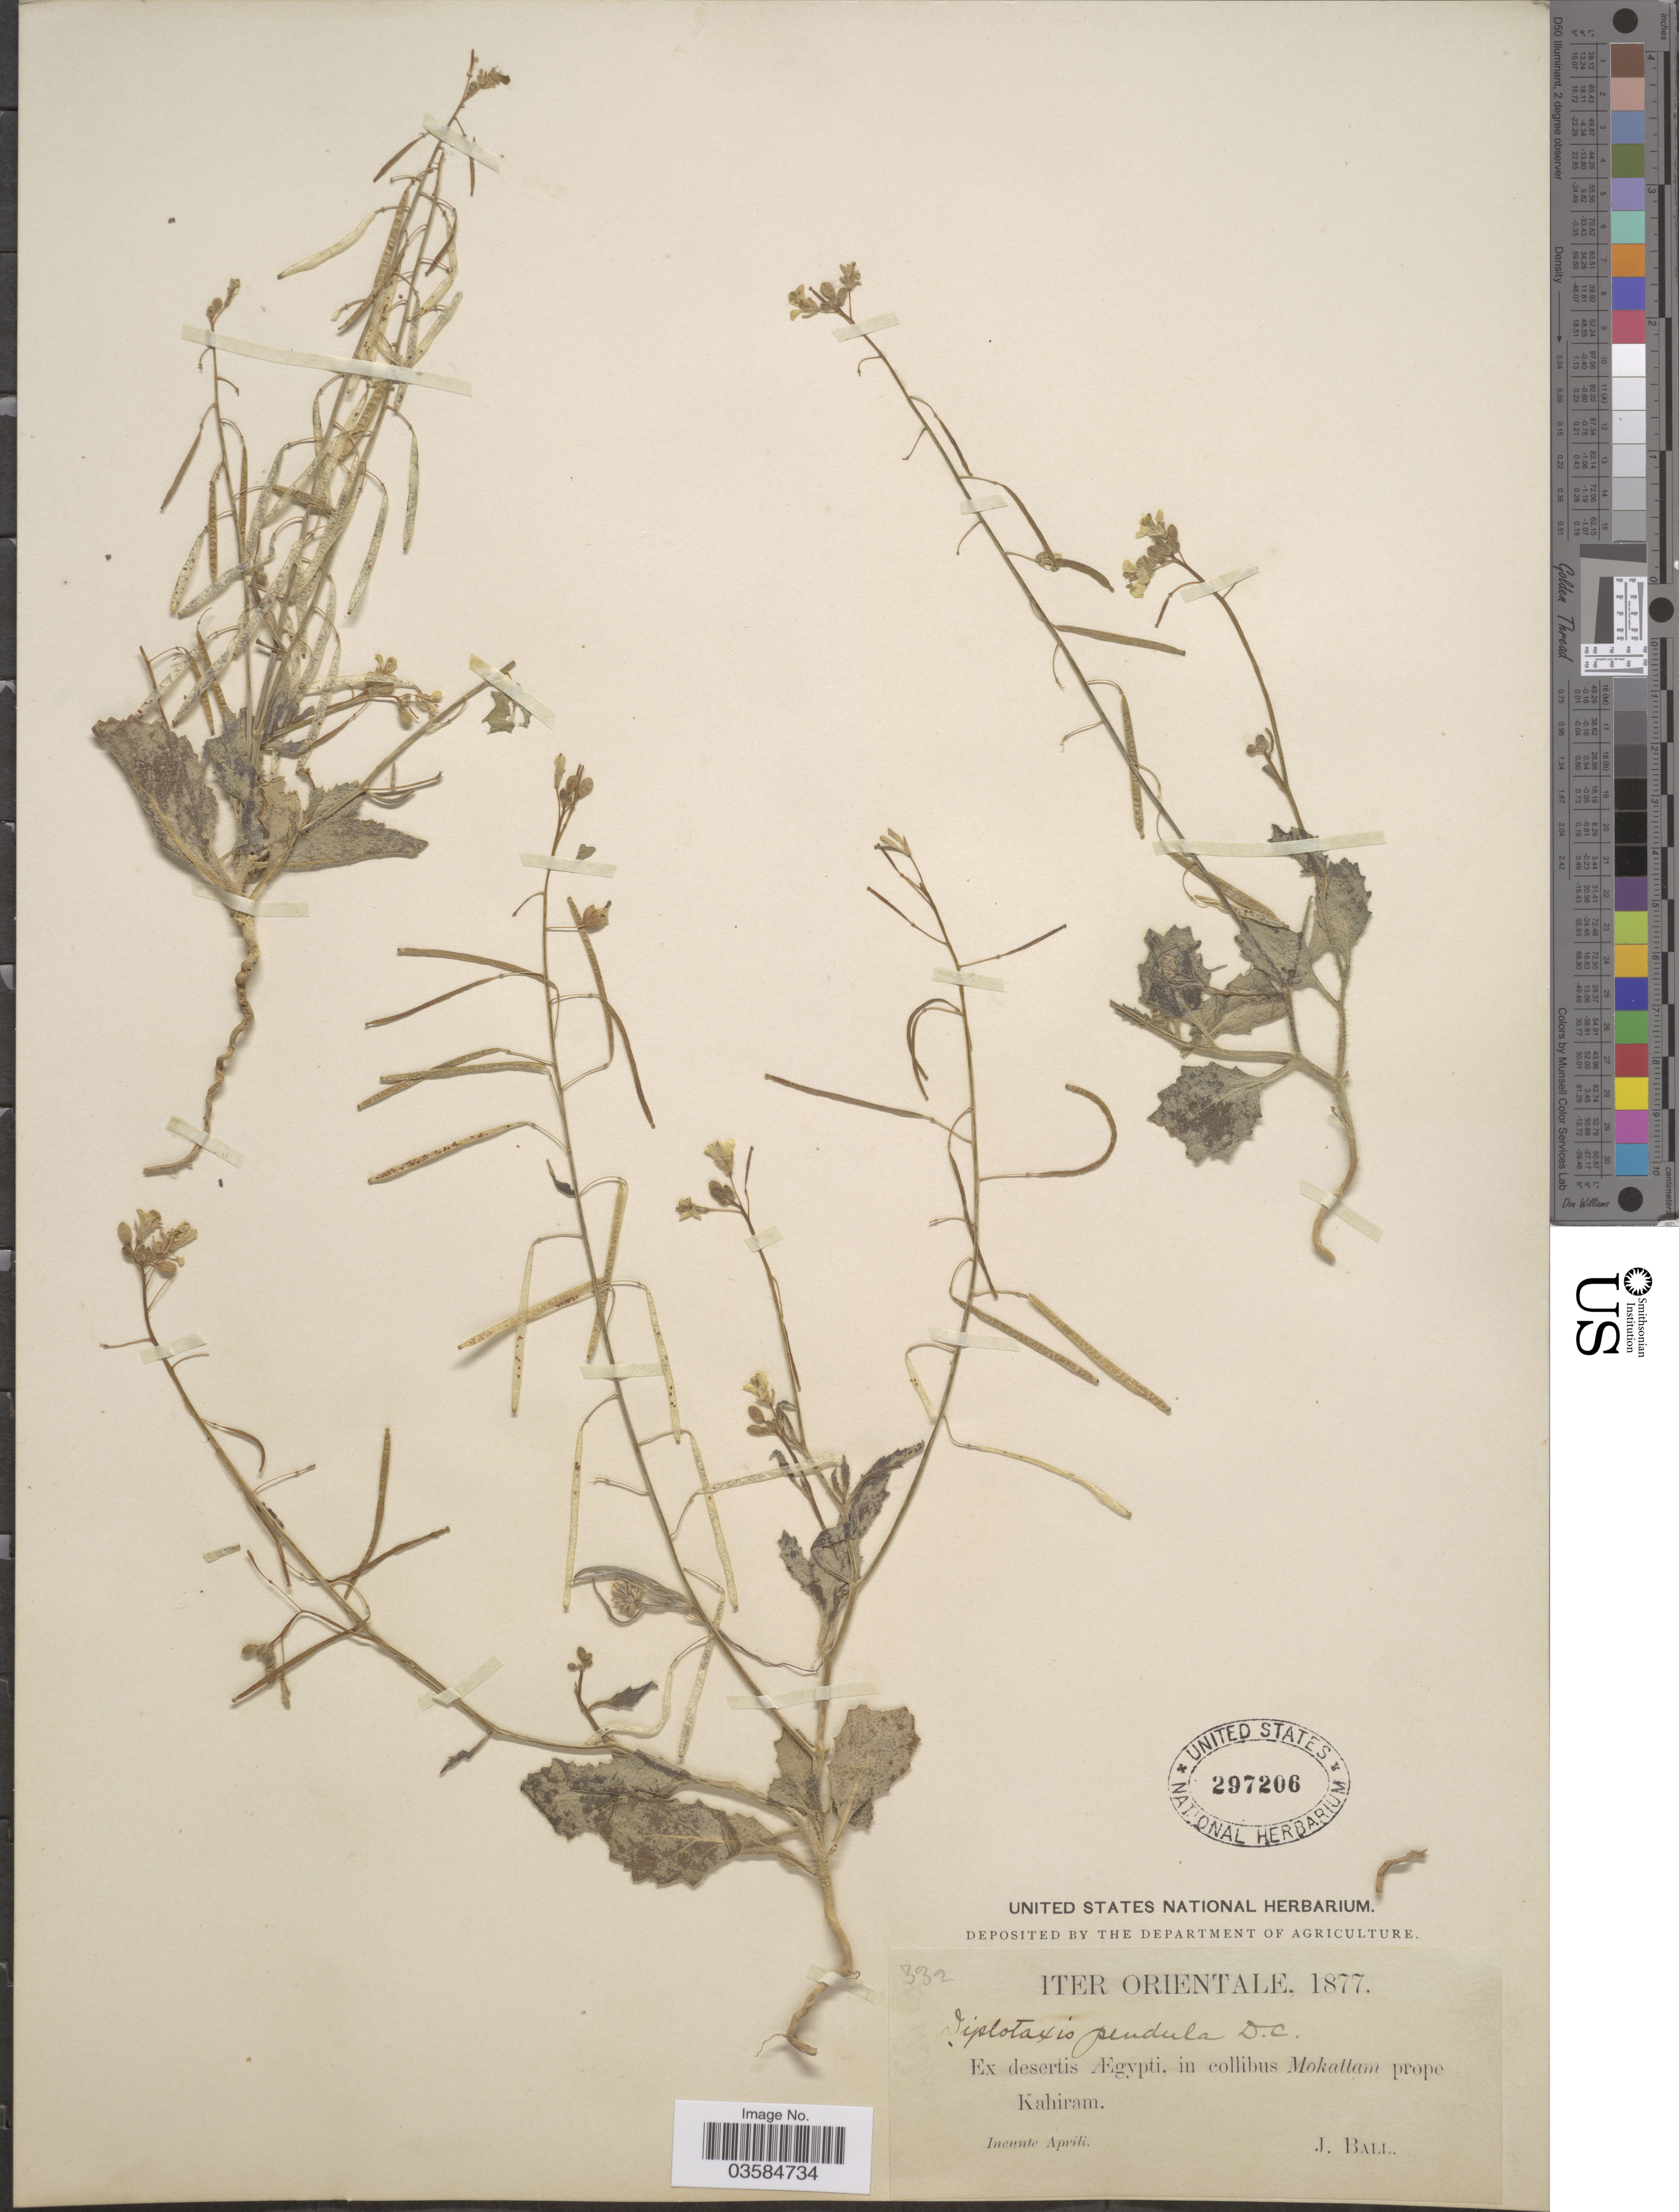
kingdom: Plantae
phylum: Tracheophyta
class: Magnoliopsida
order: Brassicales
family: Brassicaceae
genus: Diplotaxis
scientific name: Diplotaxis pendula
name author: DC.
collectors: J. Ball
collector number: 332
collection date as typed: Ineunte Aprili. 1877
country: Egypt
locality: Iter Orientale. Ex desertis Ægypti, in collibus Mokattam prope Kahiram.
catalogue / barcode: US 297206